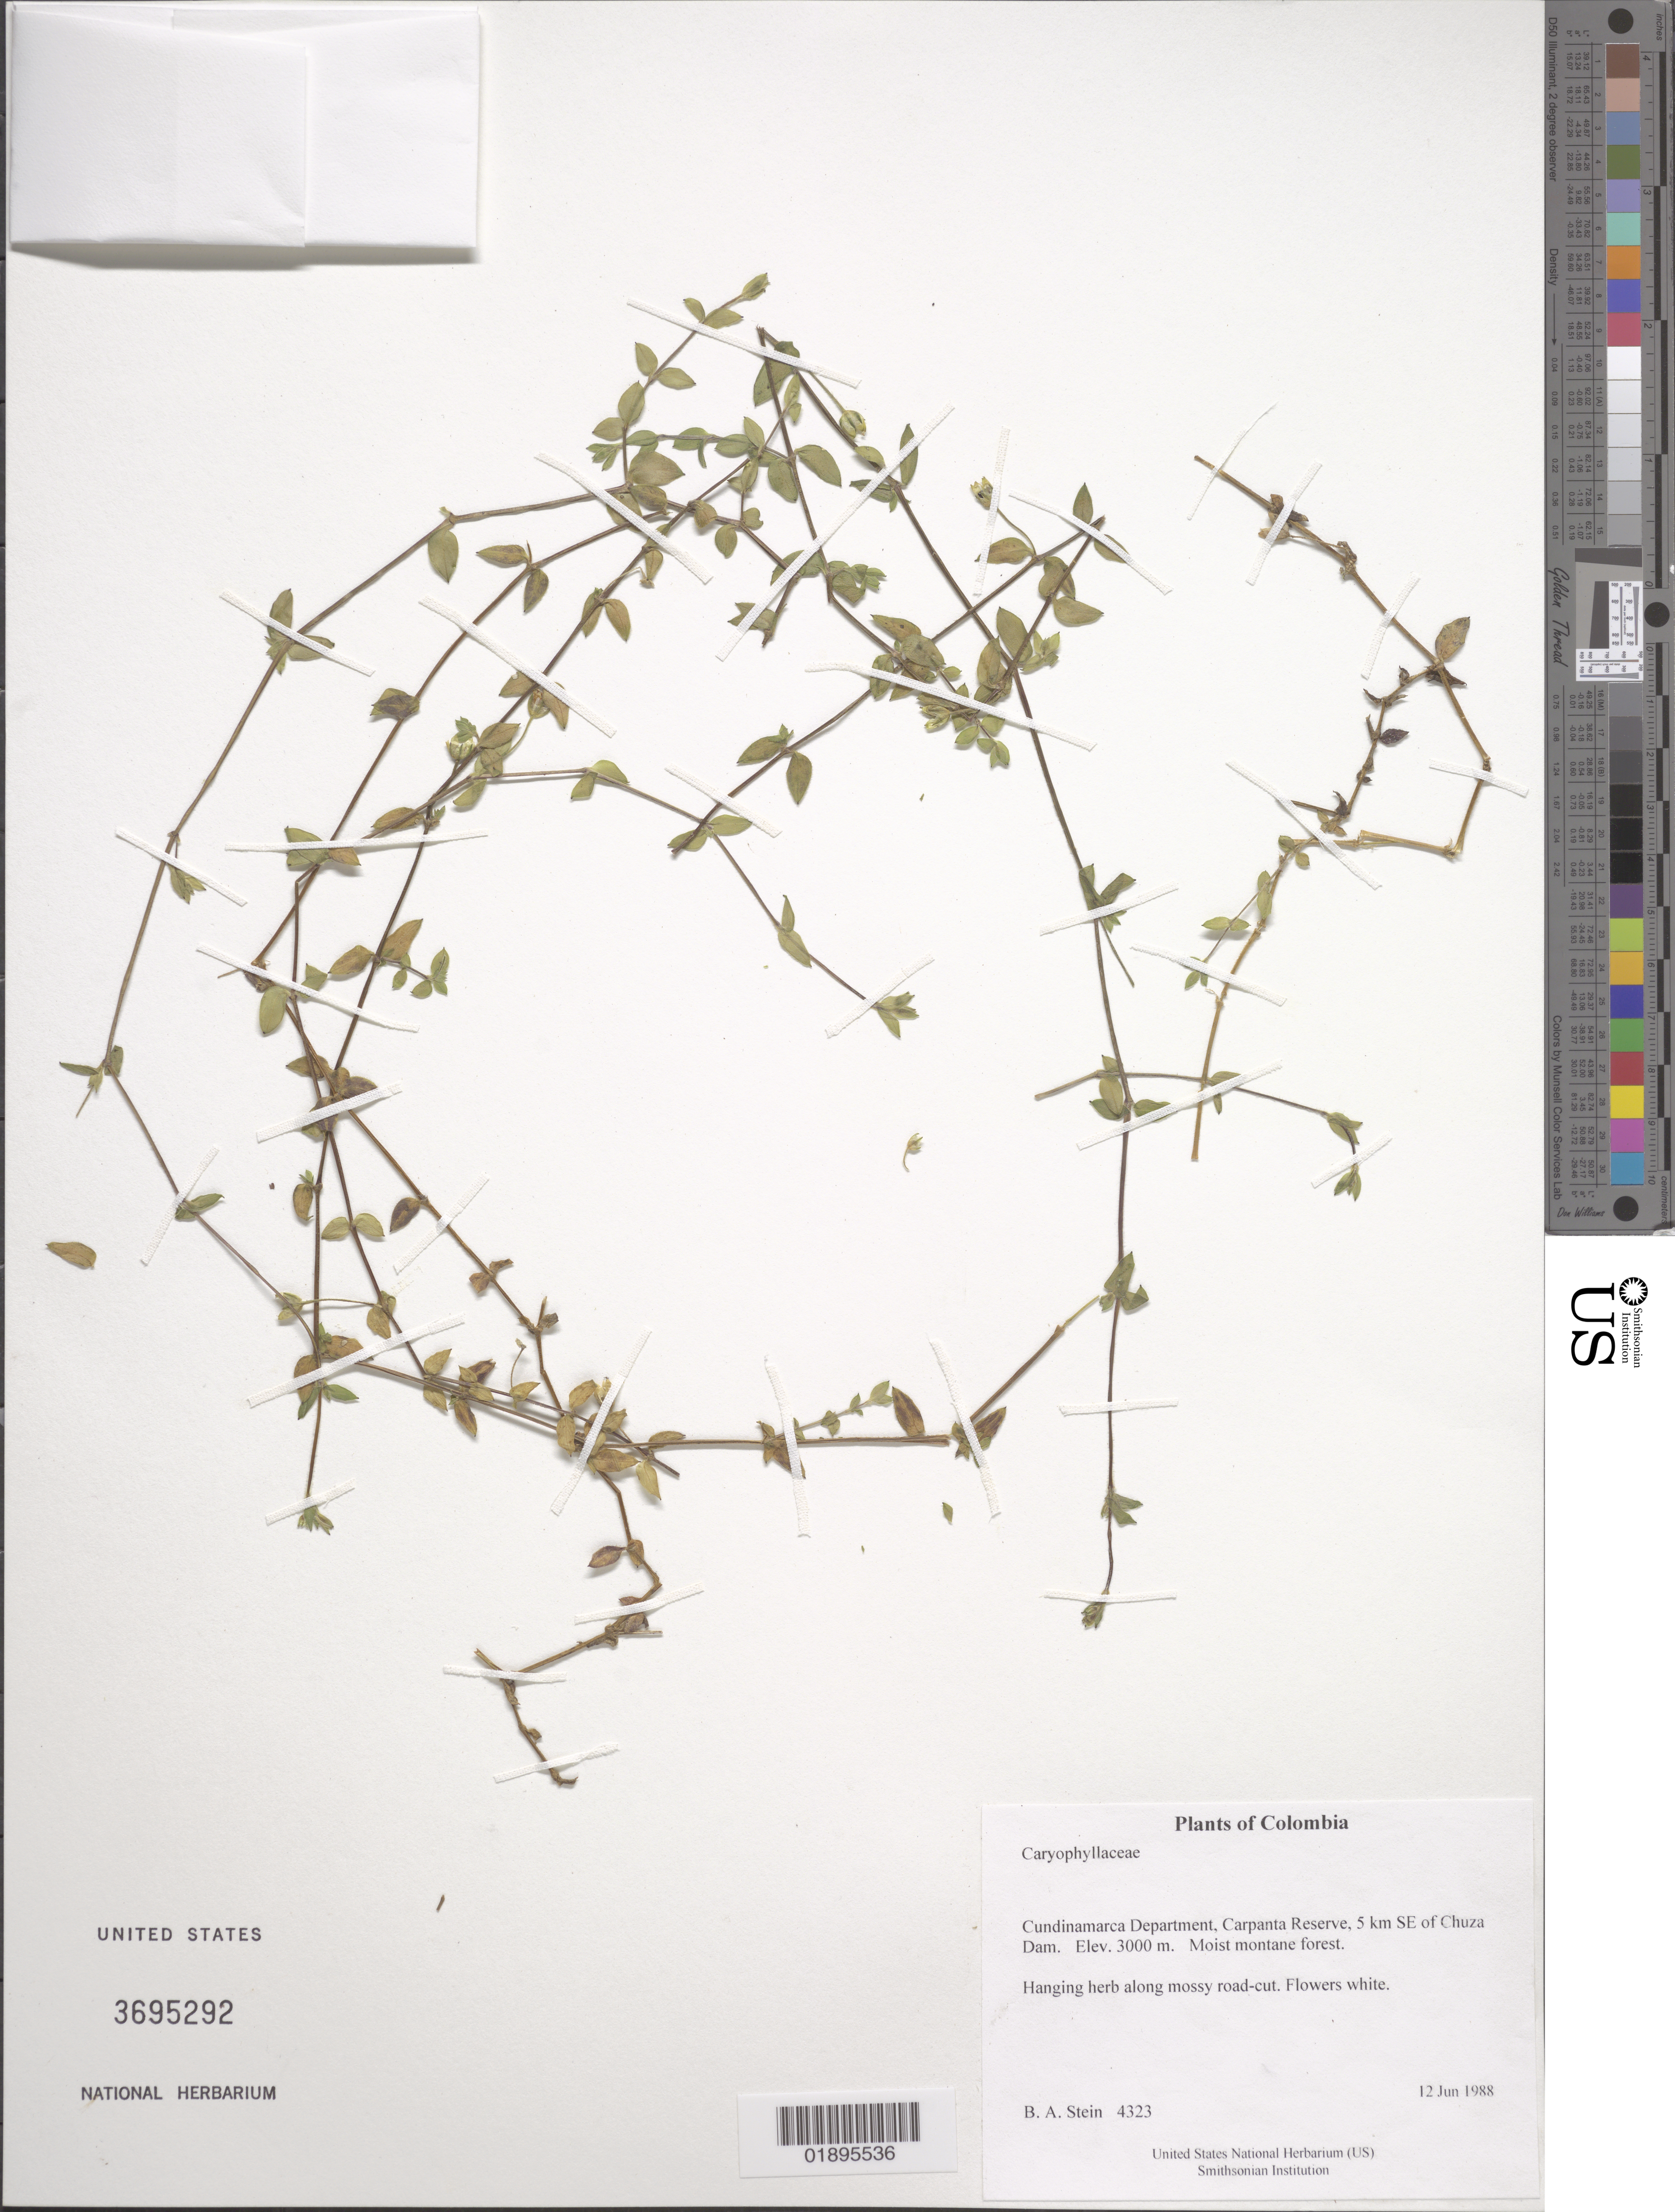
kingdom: Plantae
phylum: Tracheophyta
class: Magnoliopsida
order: Caryophyllales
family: Caryophyllaceae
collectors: B. A. Stein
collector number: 4323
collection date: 1988-06-12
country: Colombia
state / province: Cundinamarca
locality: Carpanta Reserve, 5 km SE of Chuza Dam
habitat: Moist montane forest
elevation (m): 3000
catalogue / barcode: US 3695292